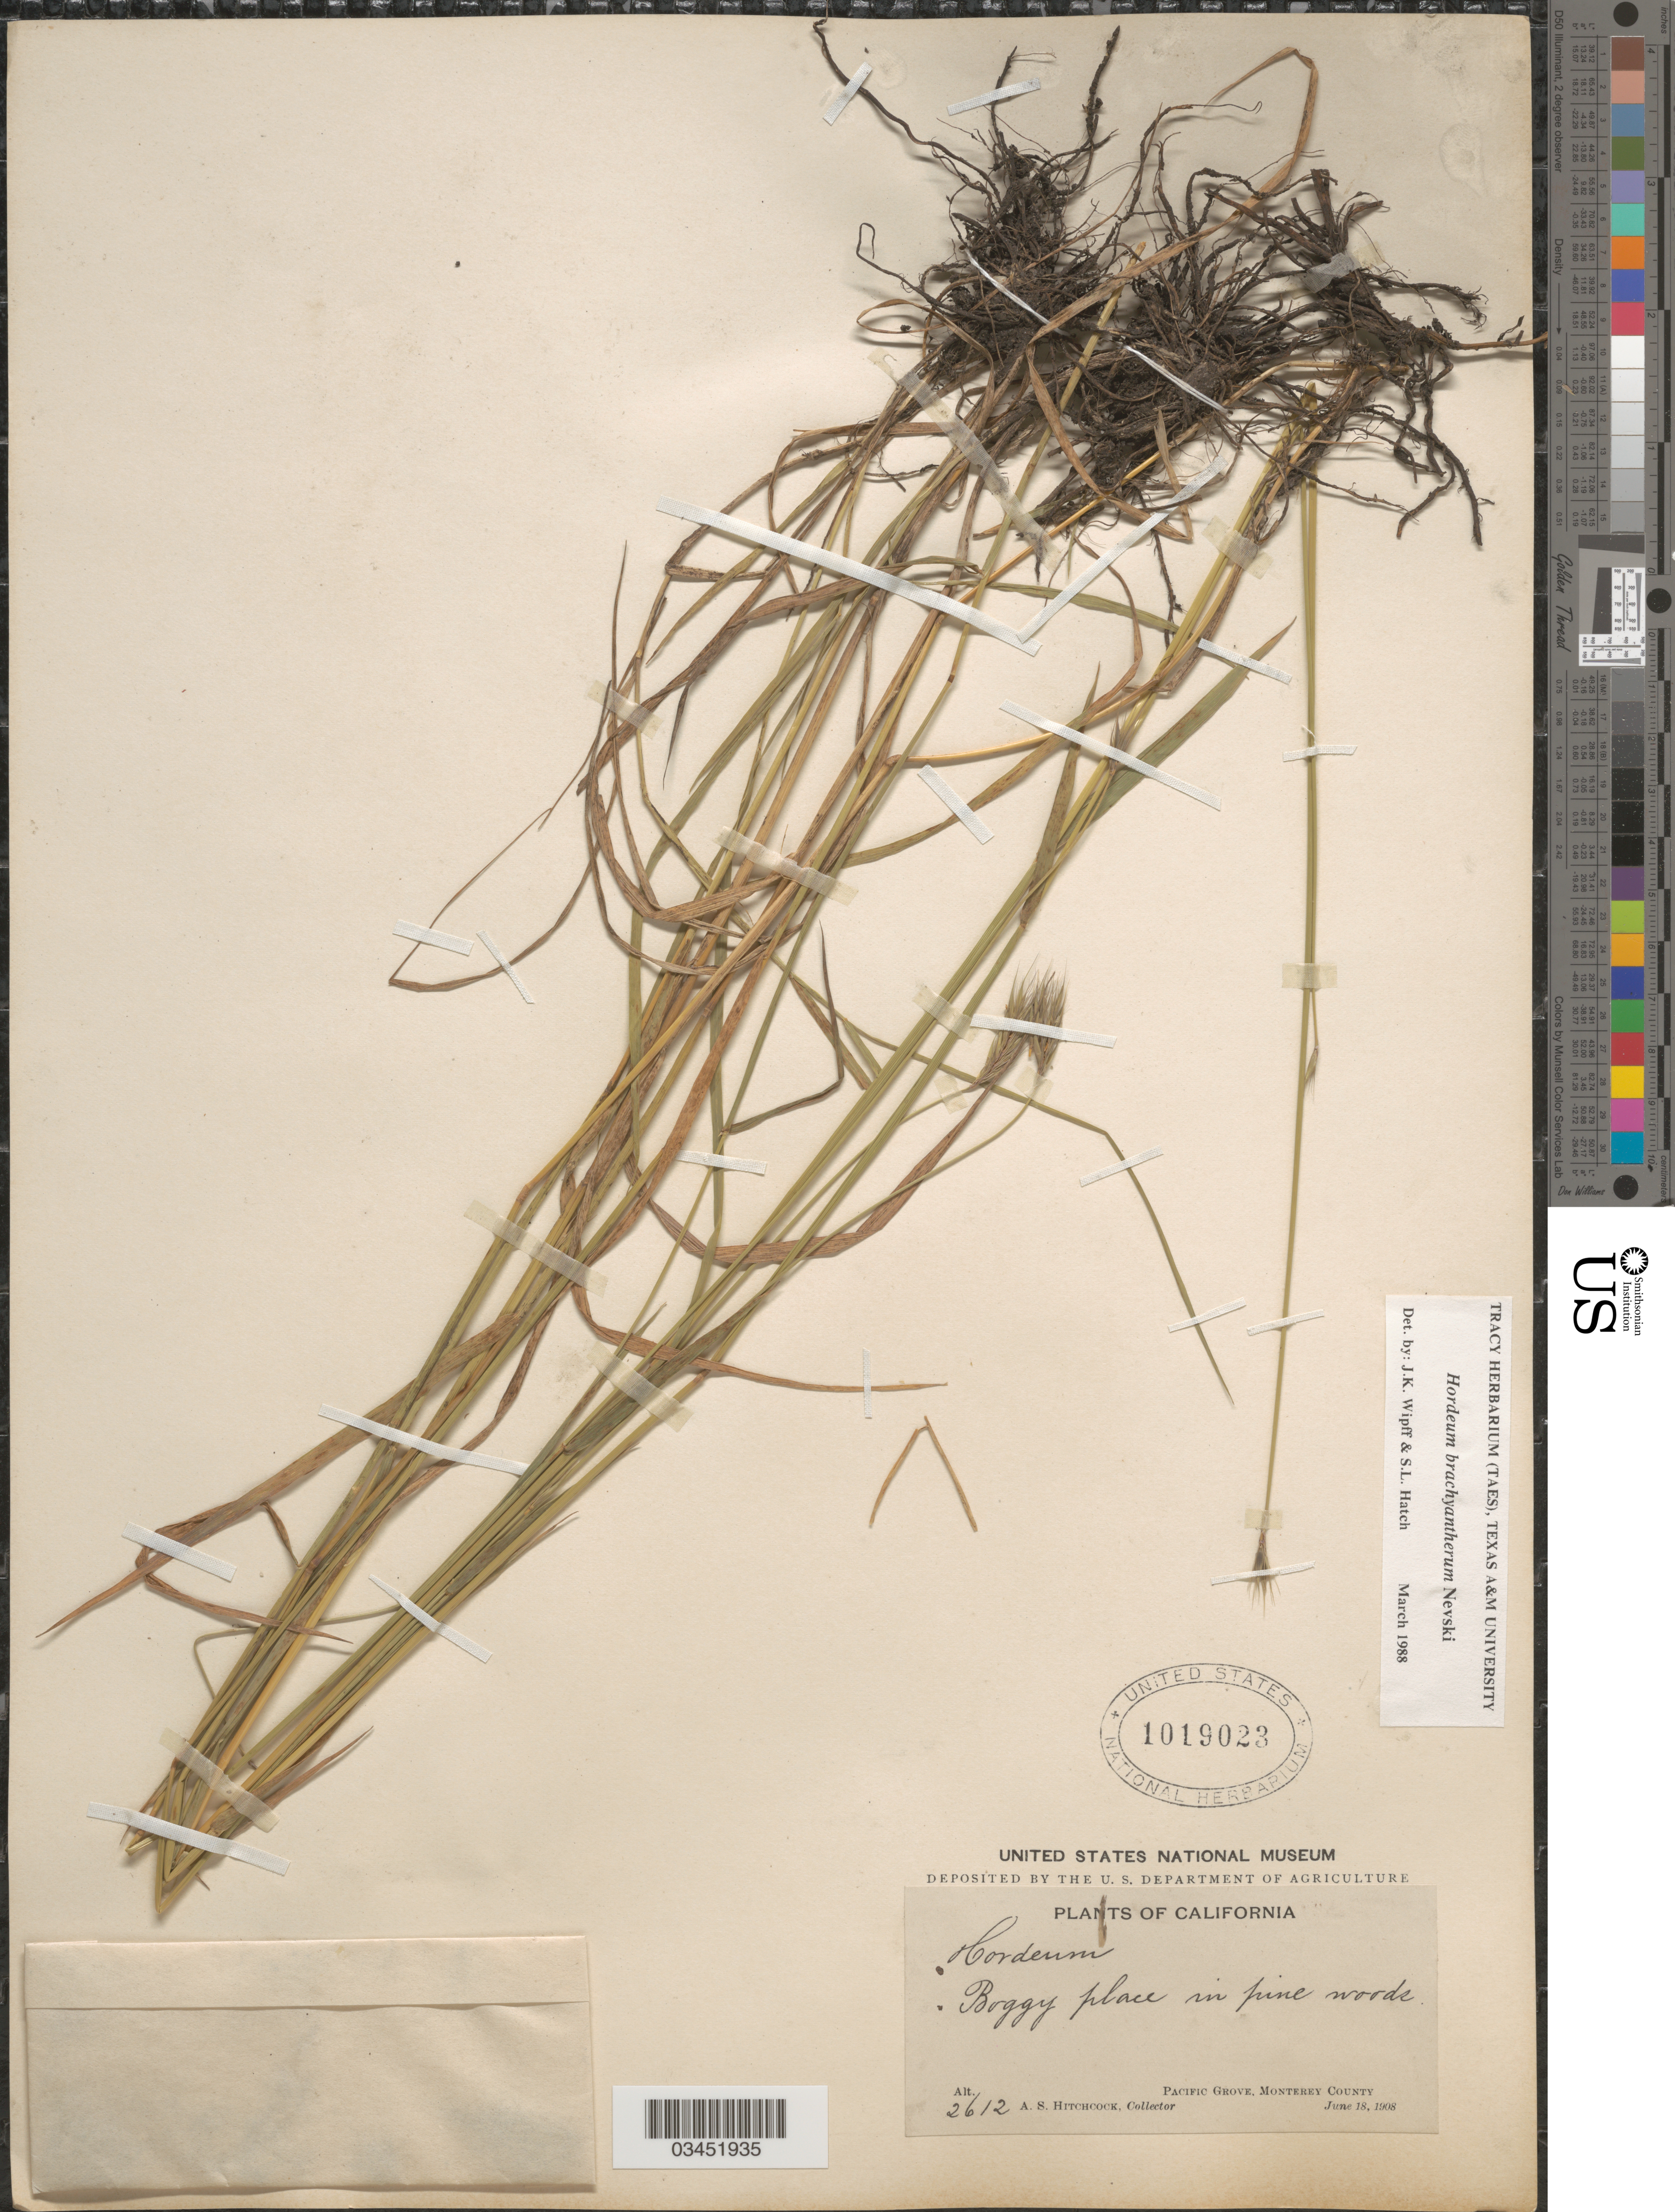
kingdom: Plantae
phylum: Tracheophyta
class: Liliopsida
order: Poales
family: Poaceae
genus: Hordeum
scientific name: Hordeum brachyantherum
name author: Nevski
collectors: A. S. Hitchcock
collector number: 2612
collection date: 1908-06-18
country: United States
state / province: California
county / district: Monterey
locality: Pacific Grove, Monterey County.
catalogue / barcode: US 1019023